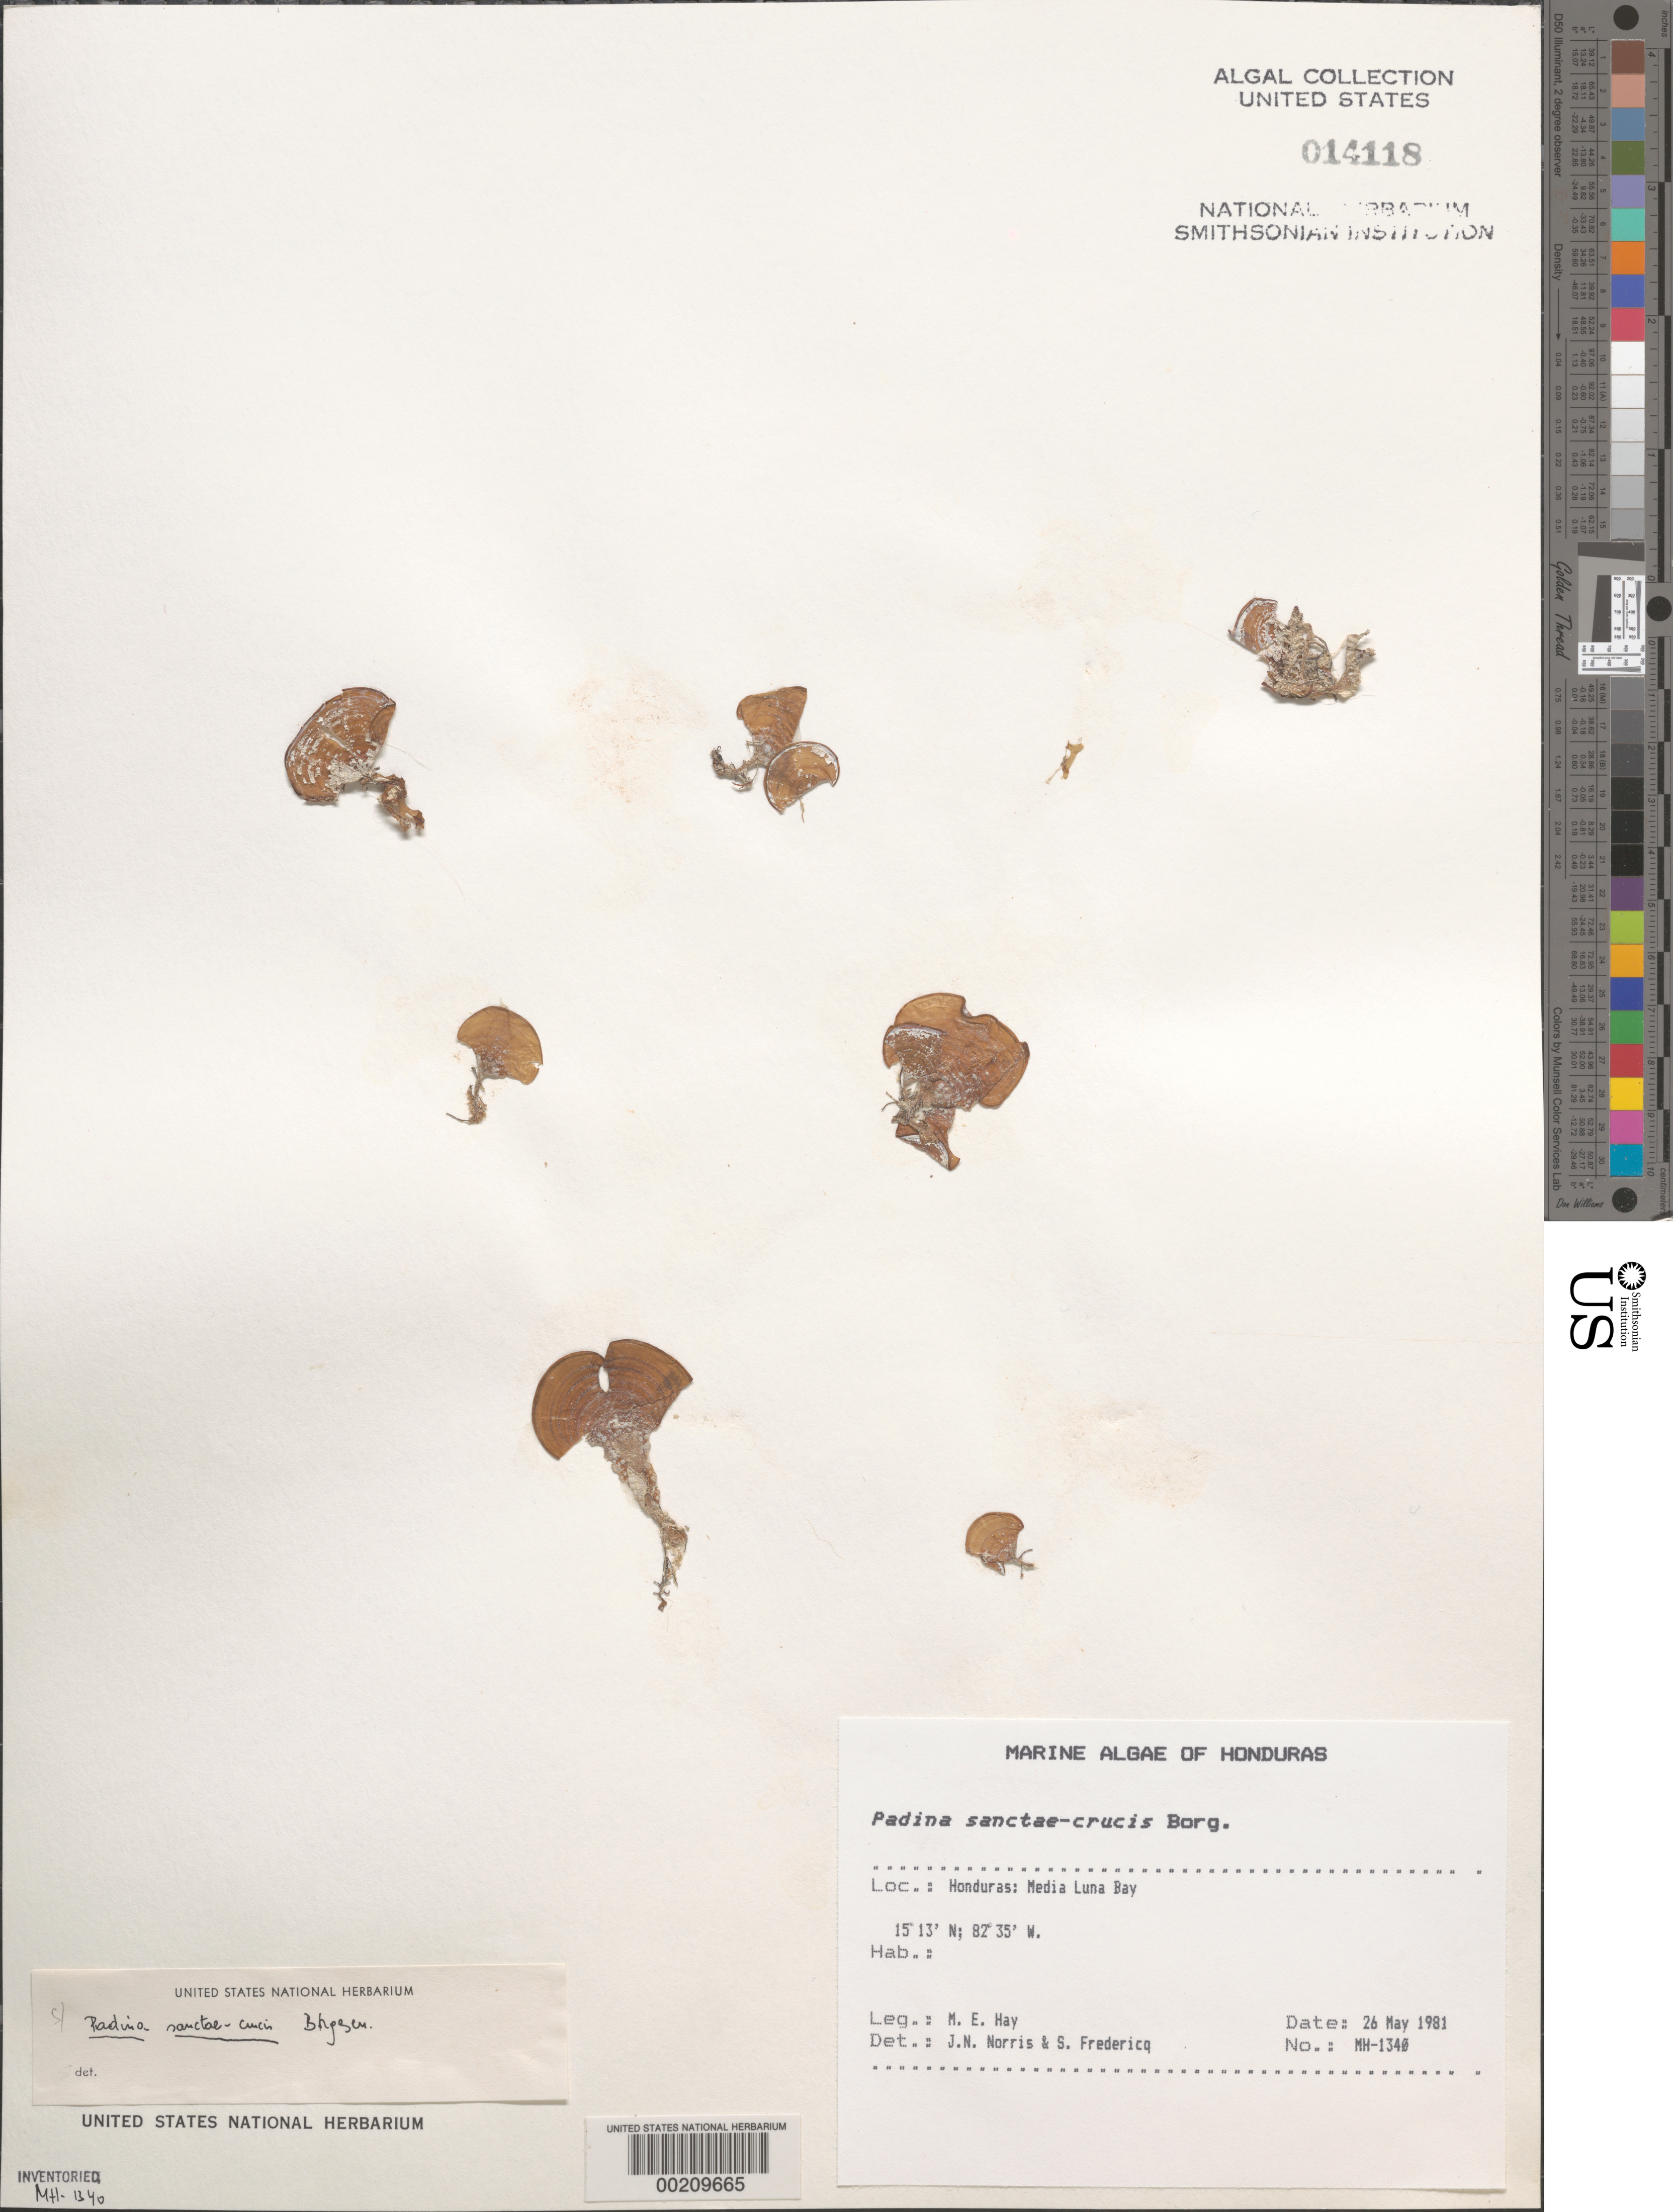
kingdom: Chromista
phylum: Ochrophyta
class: Phaeophyceae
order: Dictyotales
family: Dictyotaceae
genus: Padina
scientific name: Padina sanctae-crucis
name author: Børgesen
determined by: Norris, J. N.; Fredericq, S.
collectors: M. E. Hay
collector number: MEH-1340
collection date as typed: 26 May 1981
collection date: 1981-05-26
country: Honduras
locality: Media luna bay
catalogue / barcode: US 14118